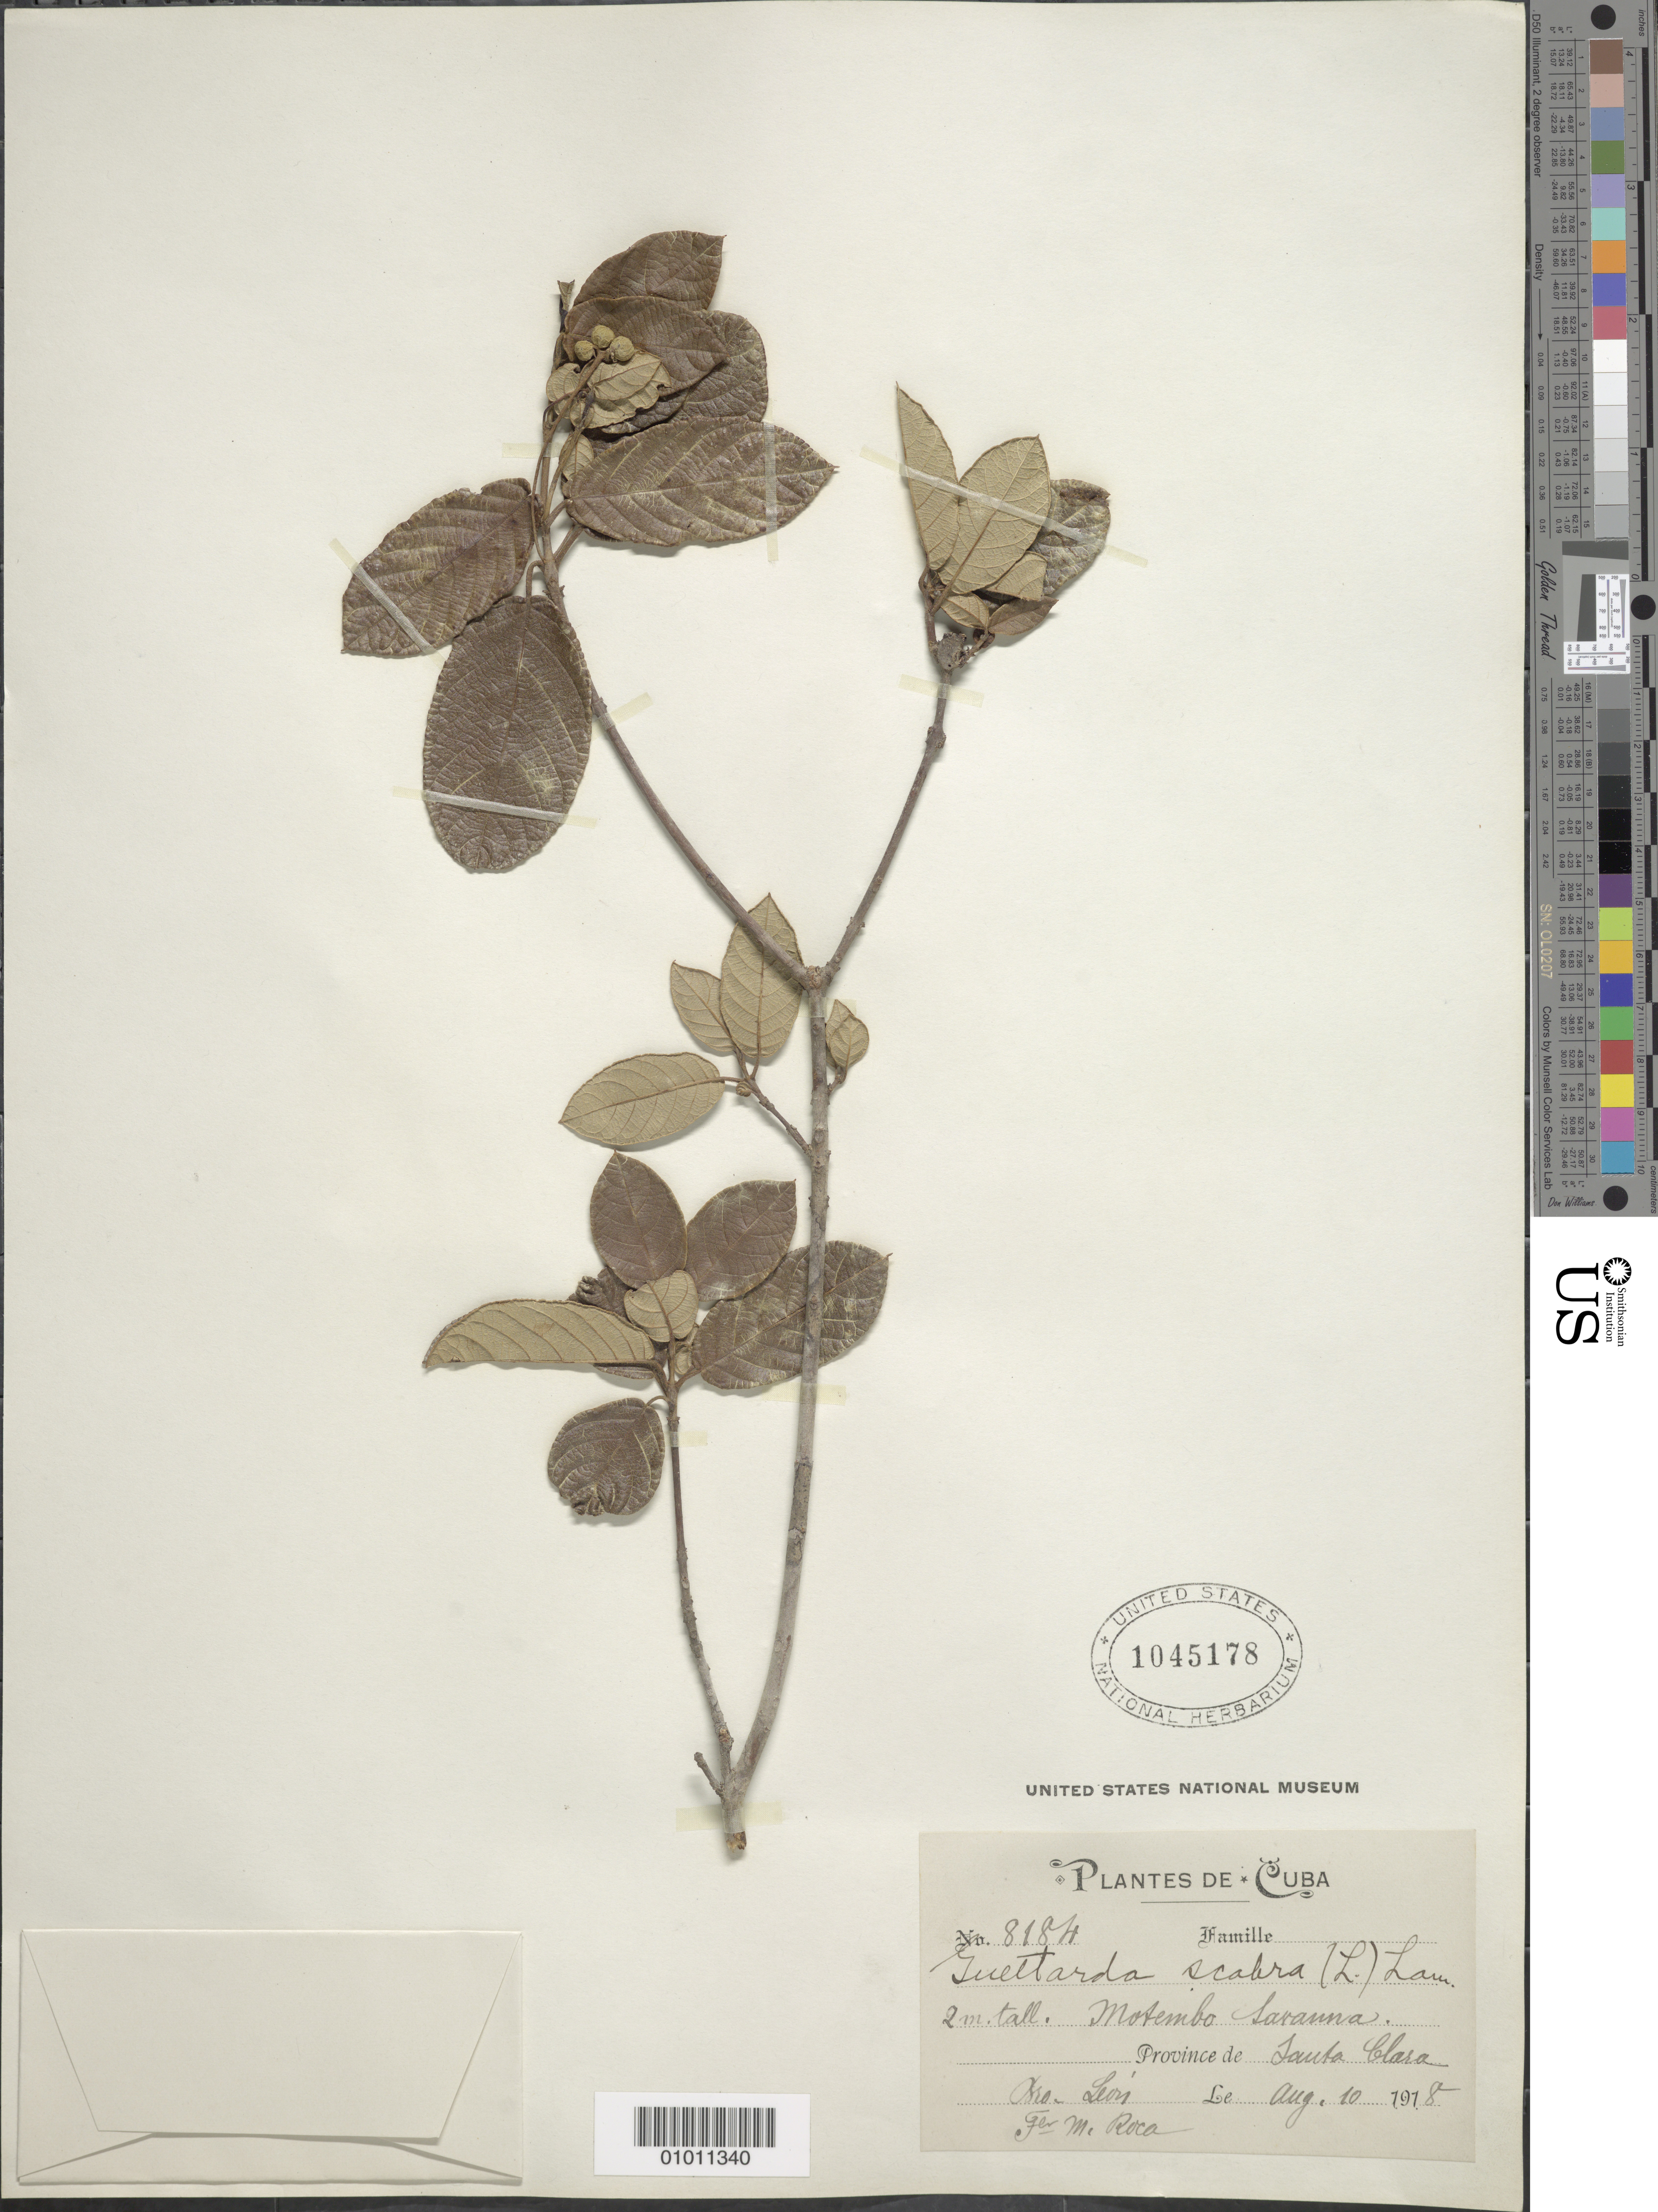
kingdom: Plantae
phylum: Tracheophyta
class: Magnoliopsida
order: Gentianales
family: Rubiaceae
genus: Guettarda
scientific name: Guettarda scabra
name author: (L.) Vent.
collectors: Bro. León & M. Roca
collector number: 8184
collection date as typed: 10 Aug 1918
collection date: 1918-08-10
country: Cuba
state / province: Santa Clara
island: Cuba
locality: Montembo Savanna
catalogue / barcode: US 1045178